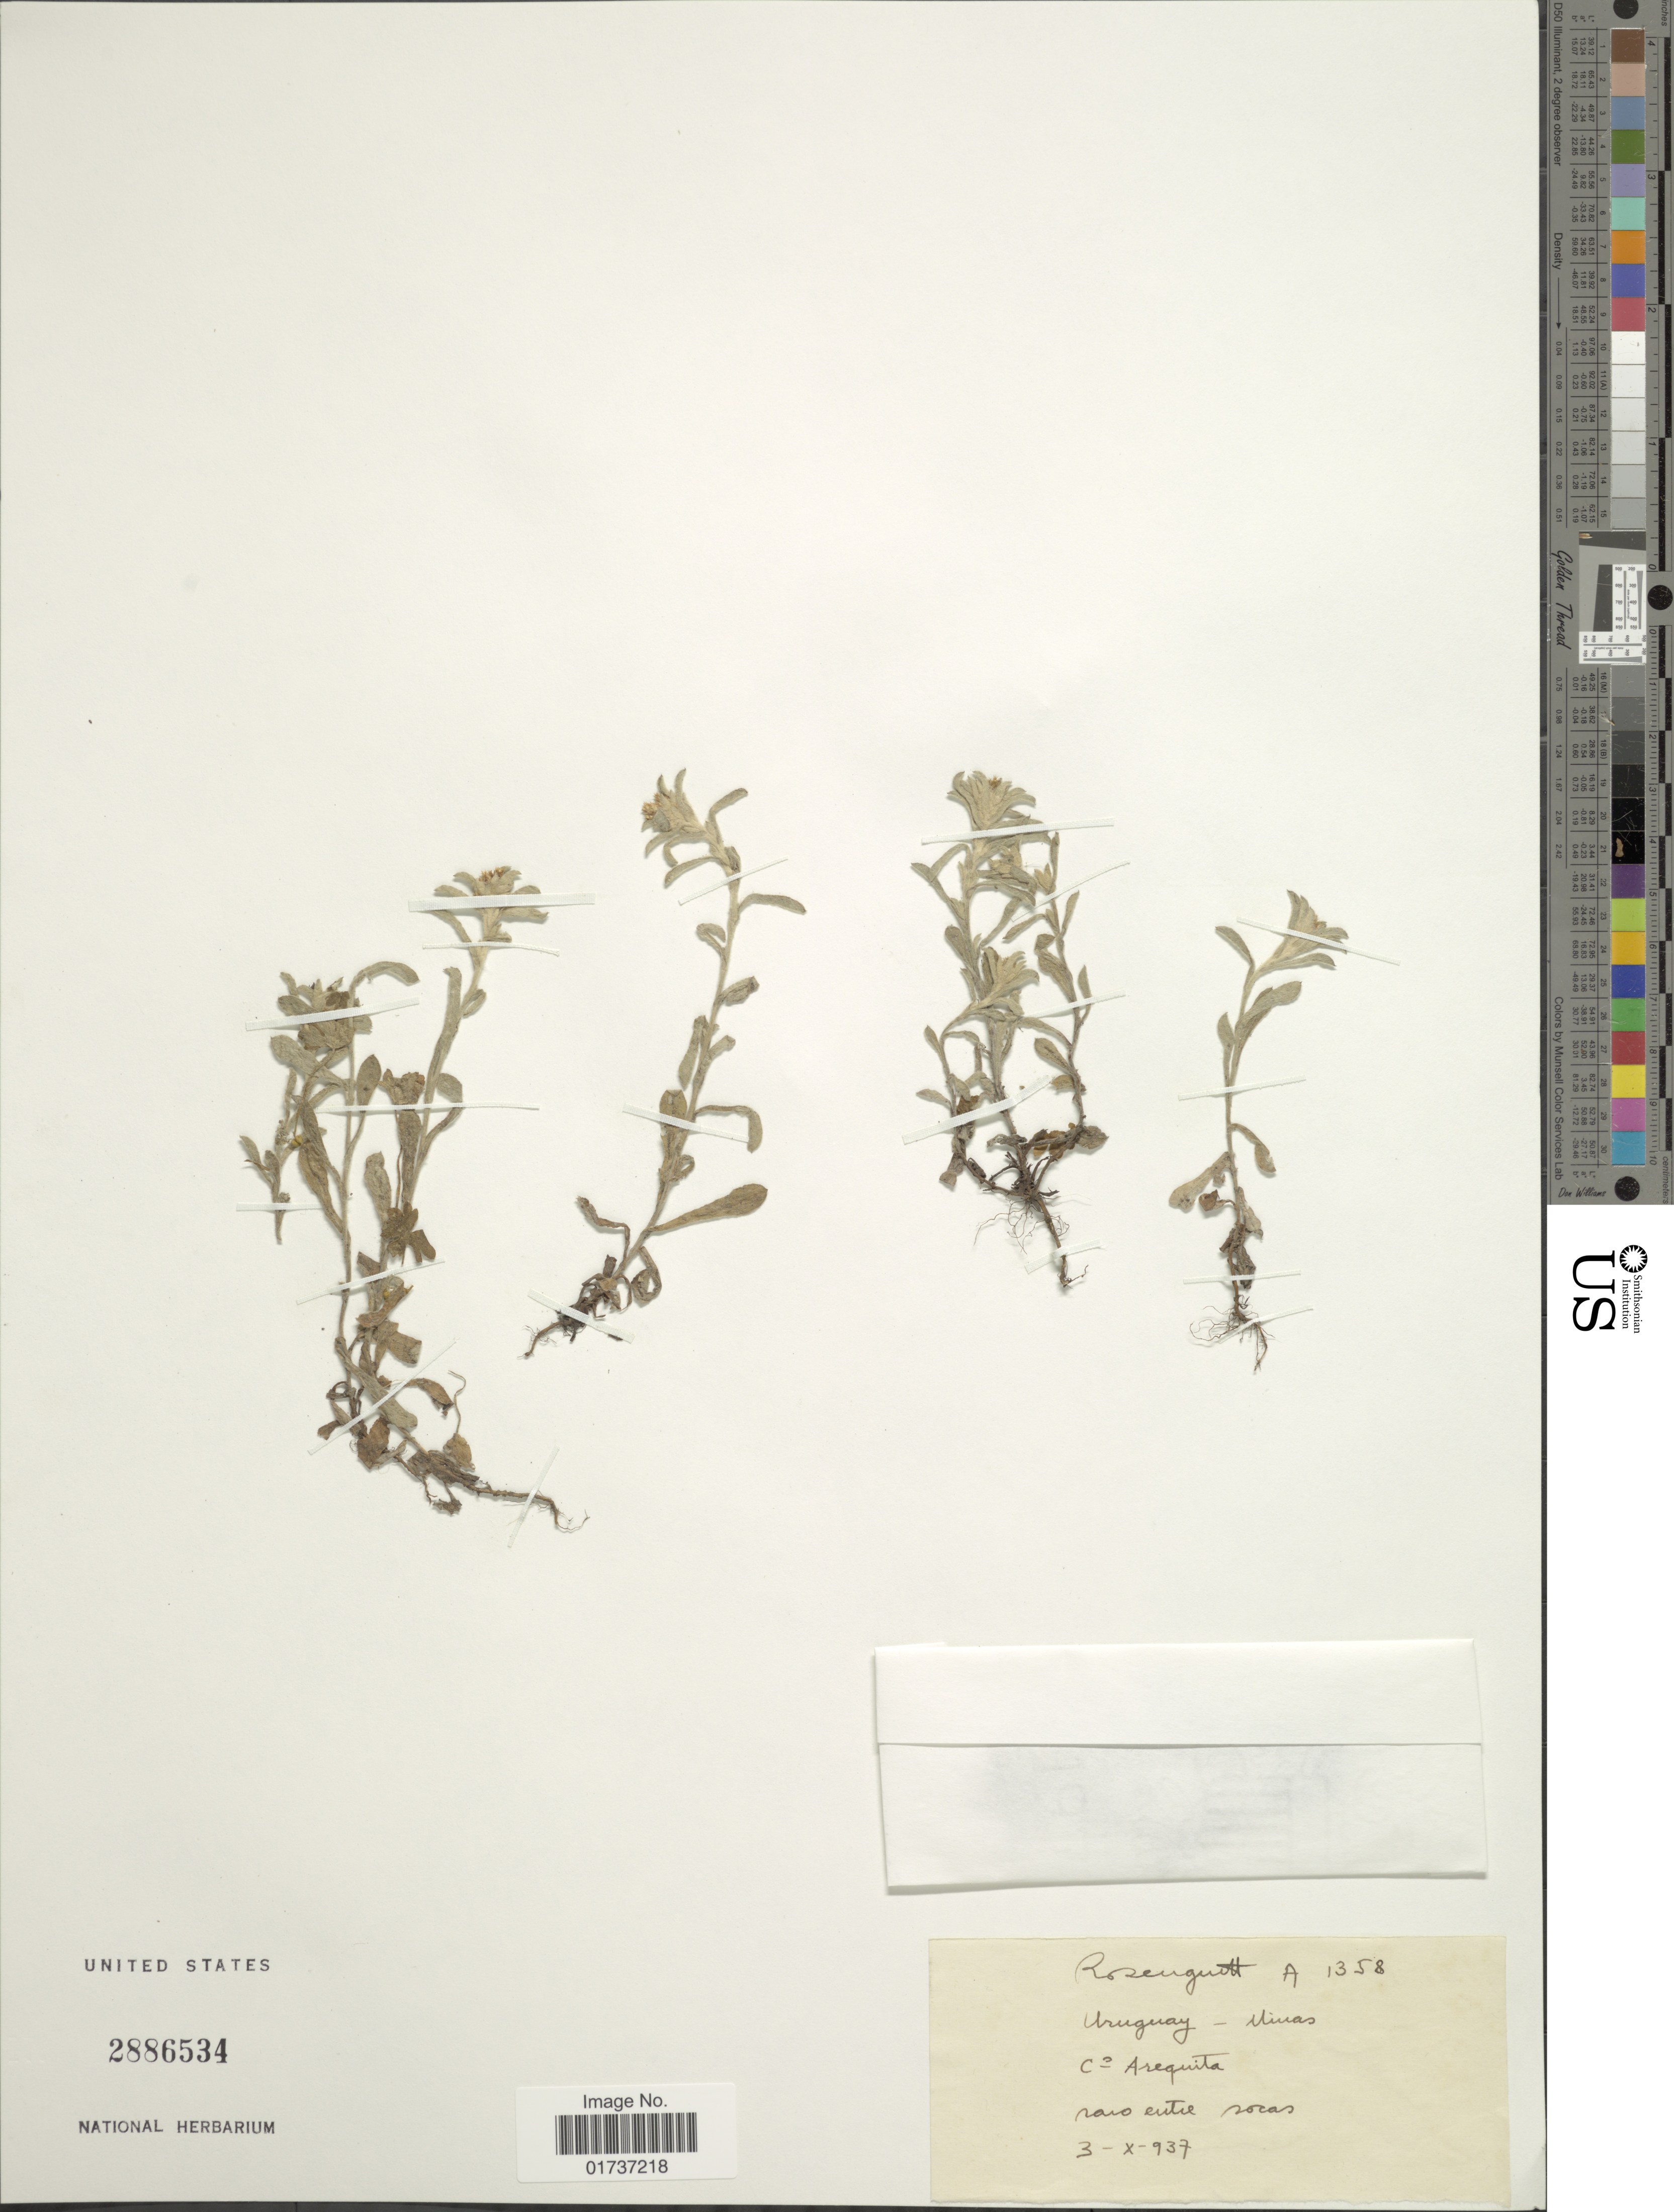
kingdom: Plantae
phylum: Tracheophyta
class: Magnoliopsida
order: Asterales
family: Asteraceae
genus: Gnaphalium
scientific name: Gnaphalium sp.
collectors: Rosengurtt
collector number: A1358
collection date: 1937-10-03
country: Uruguay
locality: Minas C Arequita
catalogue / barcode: US 2886534